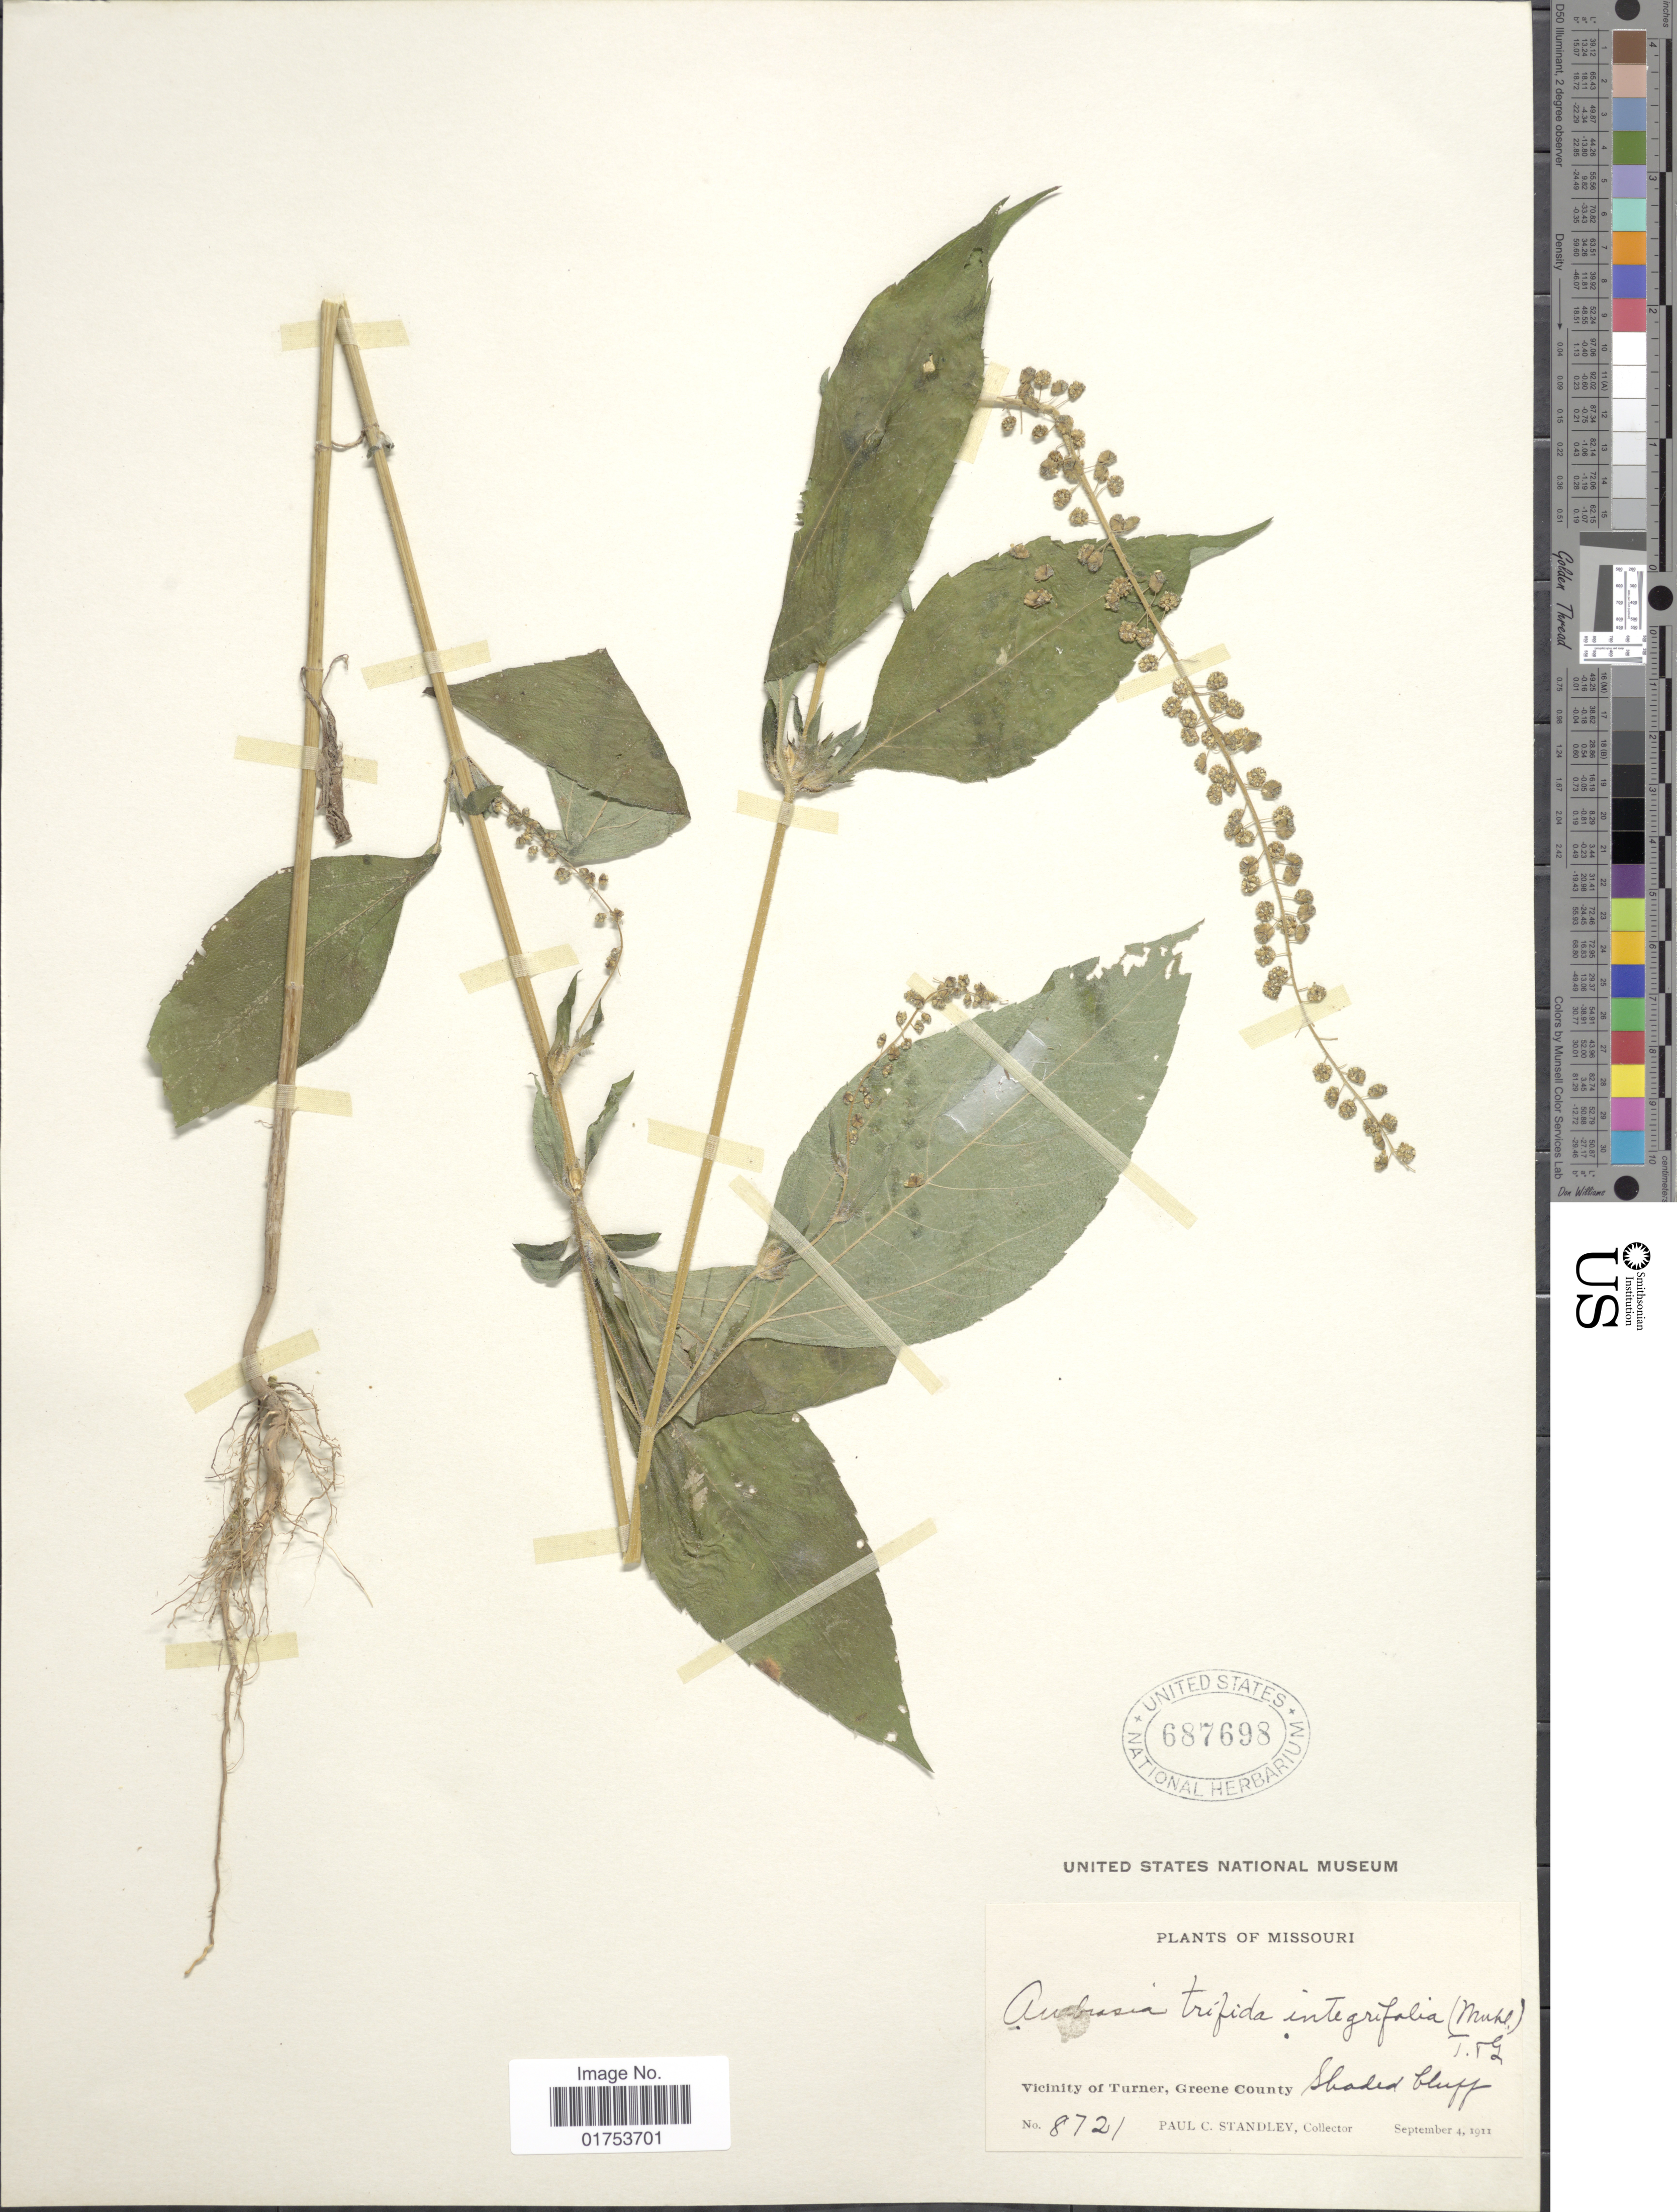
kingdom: Plantae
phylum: Tracheophyta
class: Magnoliopsida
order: Asterales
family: Asteraceae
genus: Ambrosia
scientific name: Ambrosia trifida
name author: L.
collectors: P. C. Standley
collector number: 8721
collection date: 1911-09-04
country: United States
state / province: Missouri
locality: Vicinity of Turner, Greene County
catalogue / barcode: US 687698